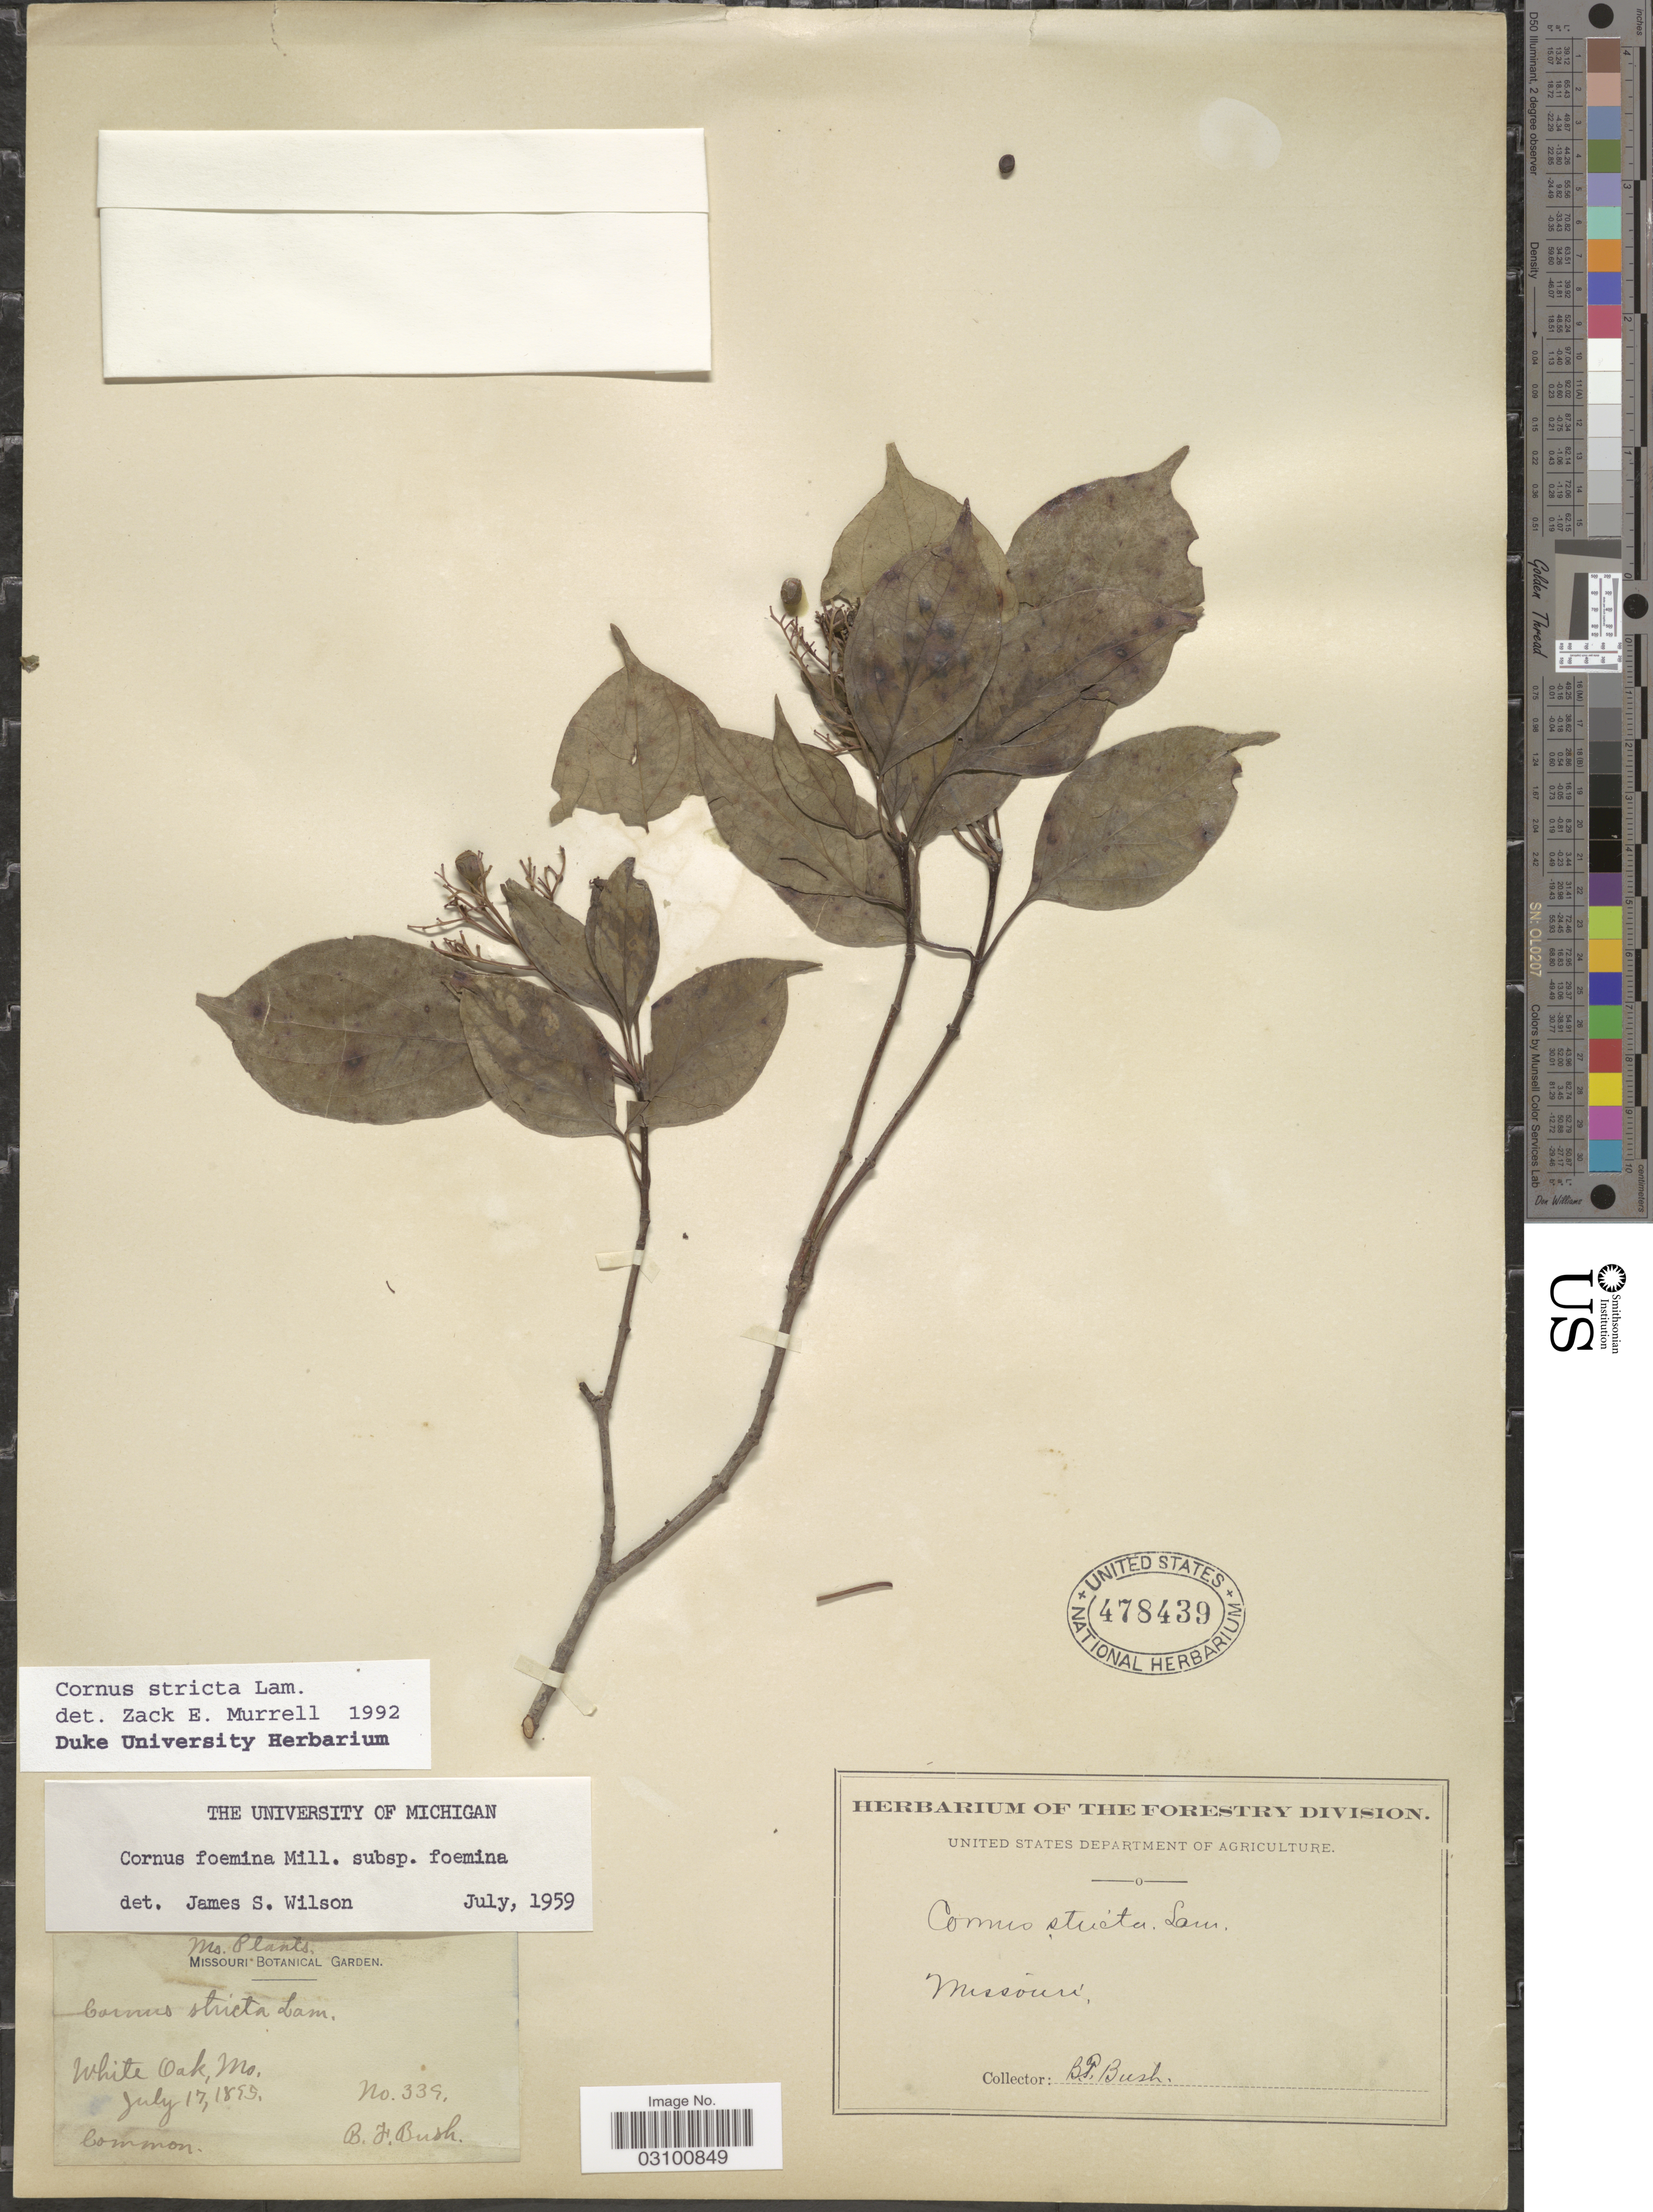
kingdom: Plantae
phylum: Tracheophyta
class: Magnoliopsida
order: Cornales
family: Cornaceae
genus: Cornus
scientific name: Cornus stricta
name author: Lam.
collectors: B. F. Bush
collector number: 339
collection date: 1895-07-17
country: United States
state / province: Missouri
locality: White Oak.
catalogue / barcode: US 478439